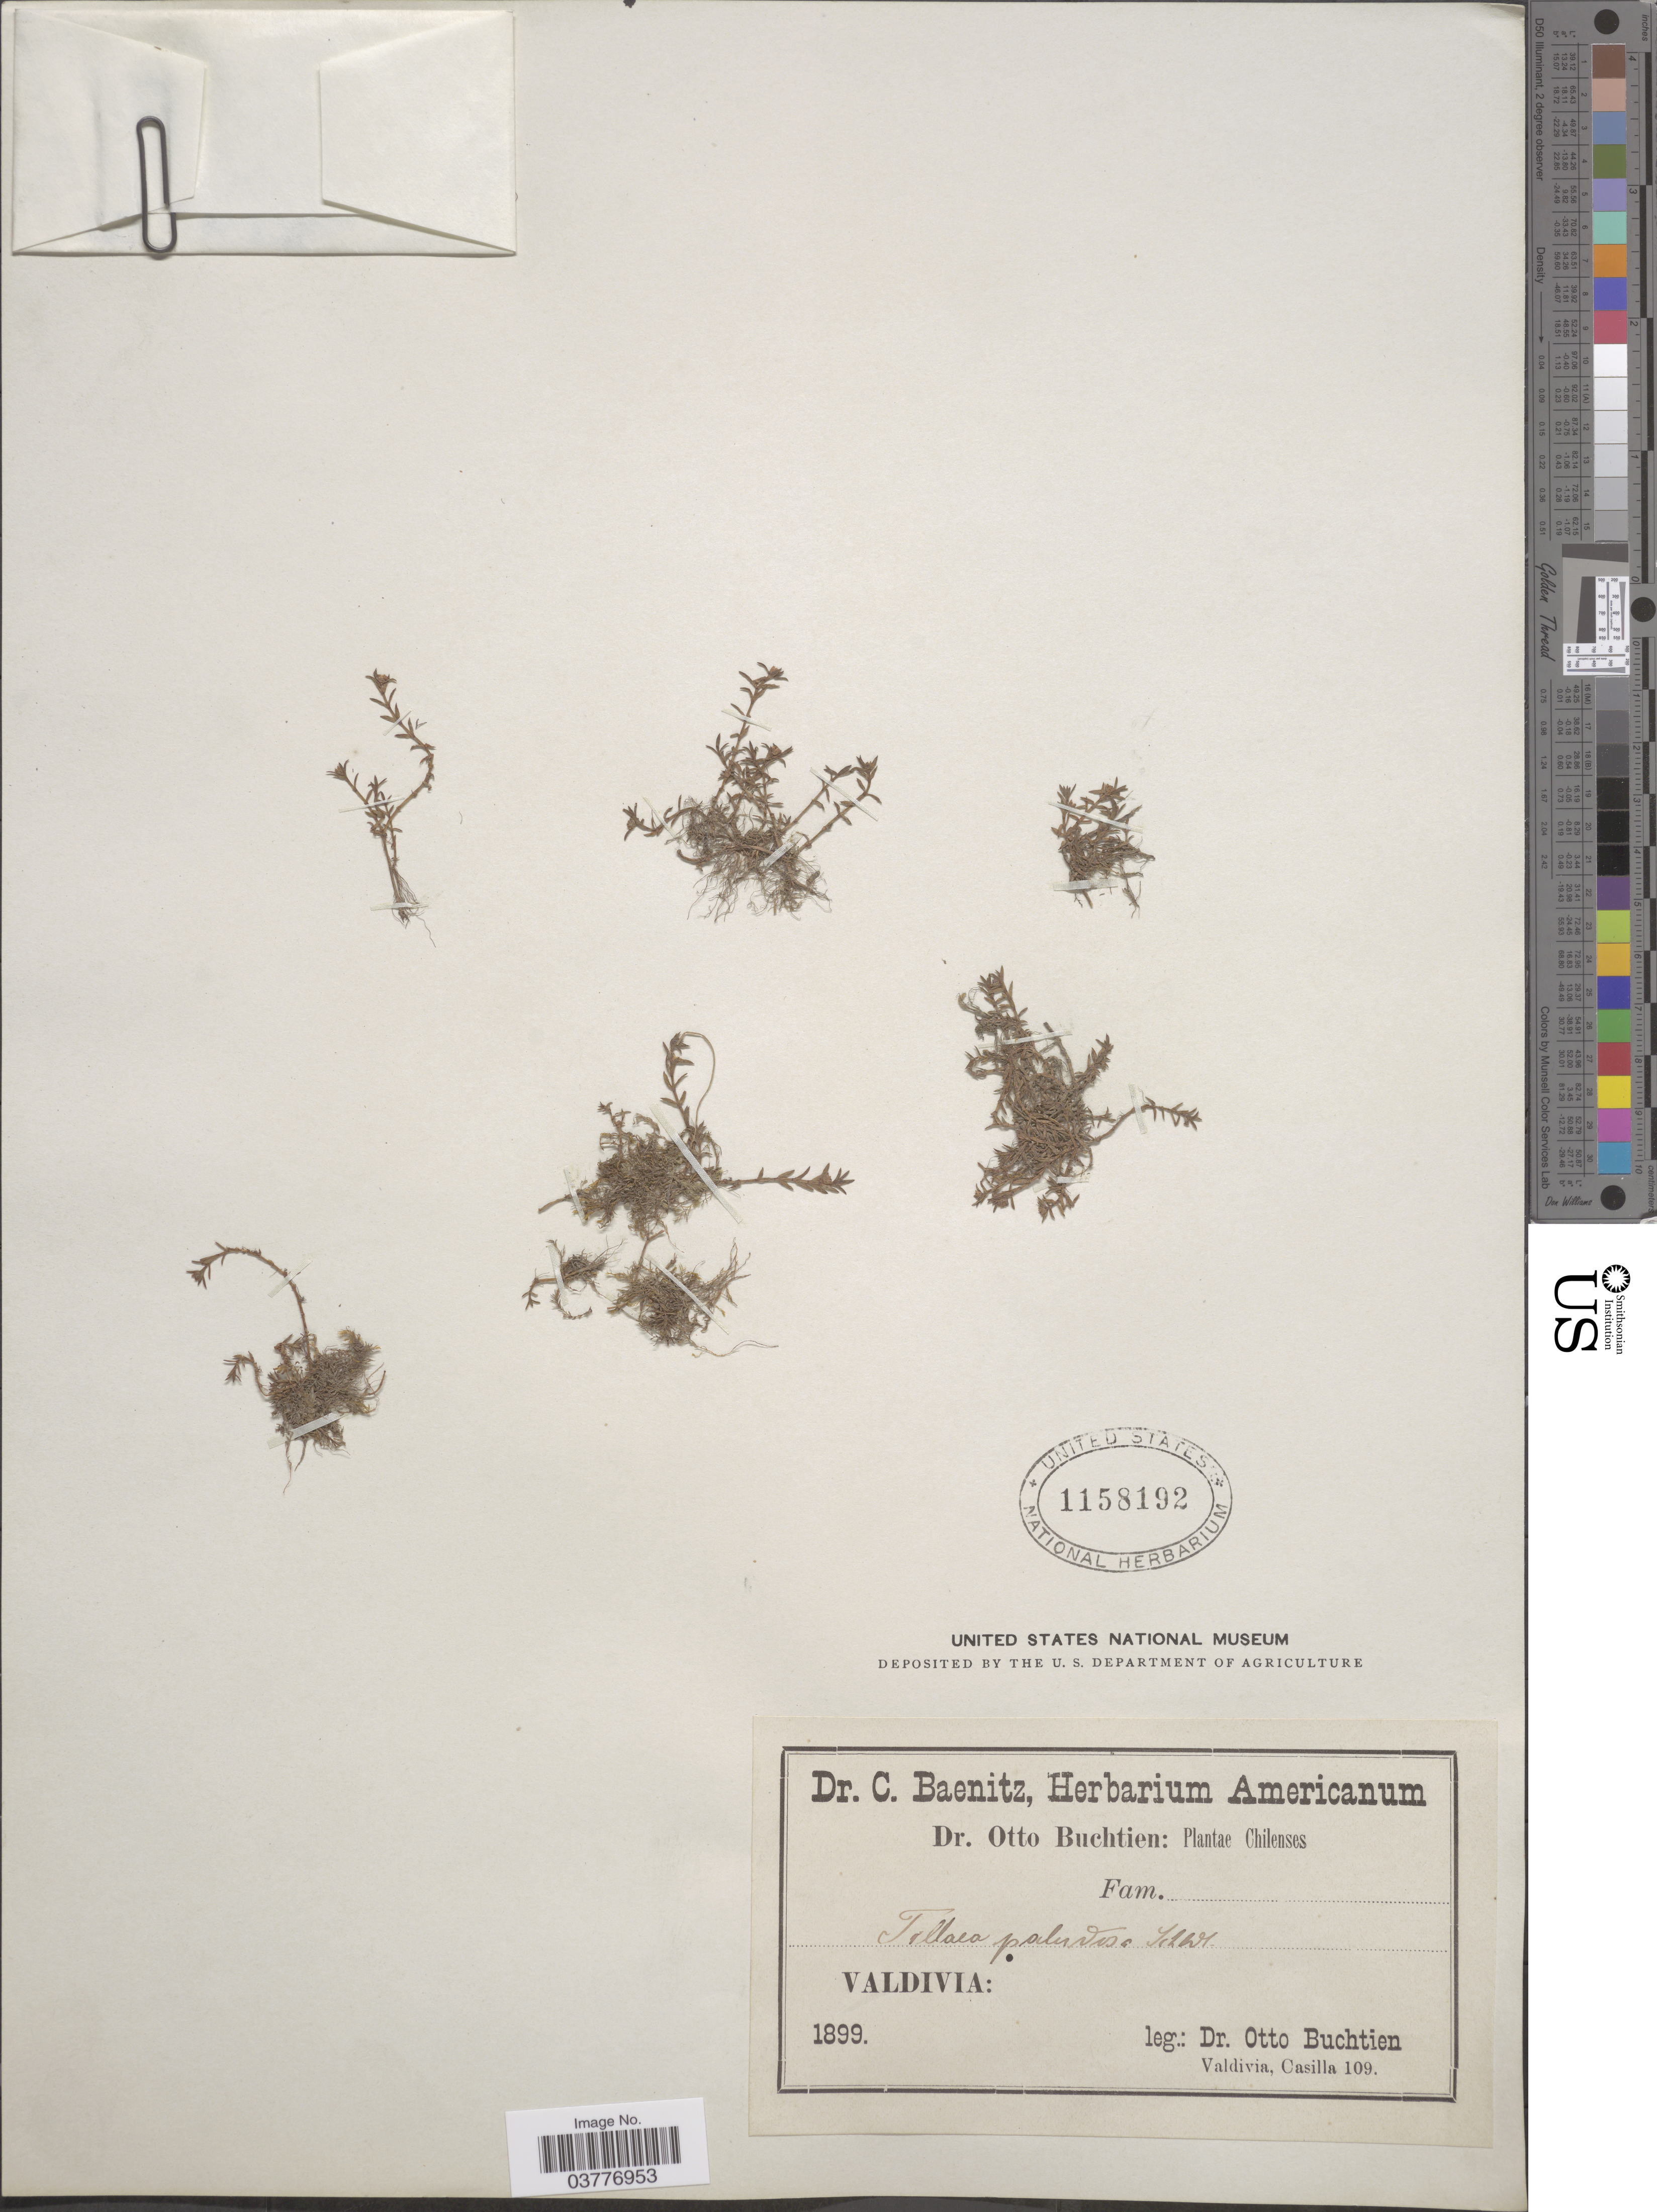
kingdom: Plantae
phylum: Tracheophyta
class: Magnoliopsida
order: Saxifragales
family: Crassulaceae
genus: Crassula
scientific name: Crassula peduncularis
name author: (Sm.) Cambess.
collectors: O. Buchtien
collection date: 1899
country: Chile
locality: Valdivia.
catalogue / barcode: US 1158192